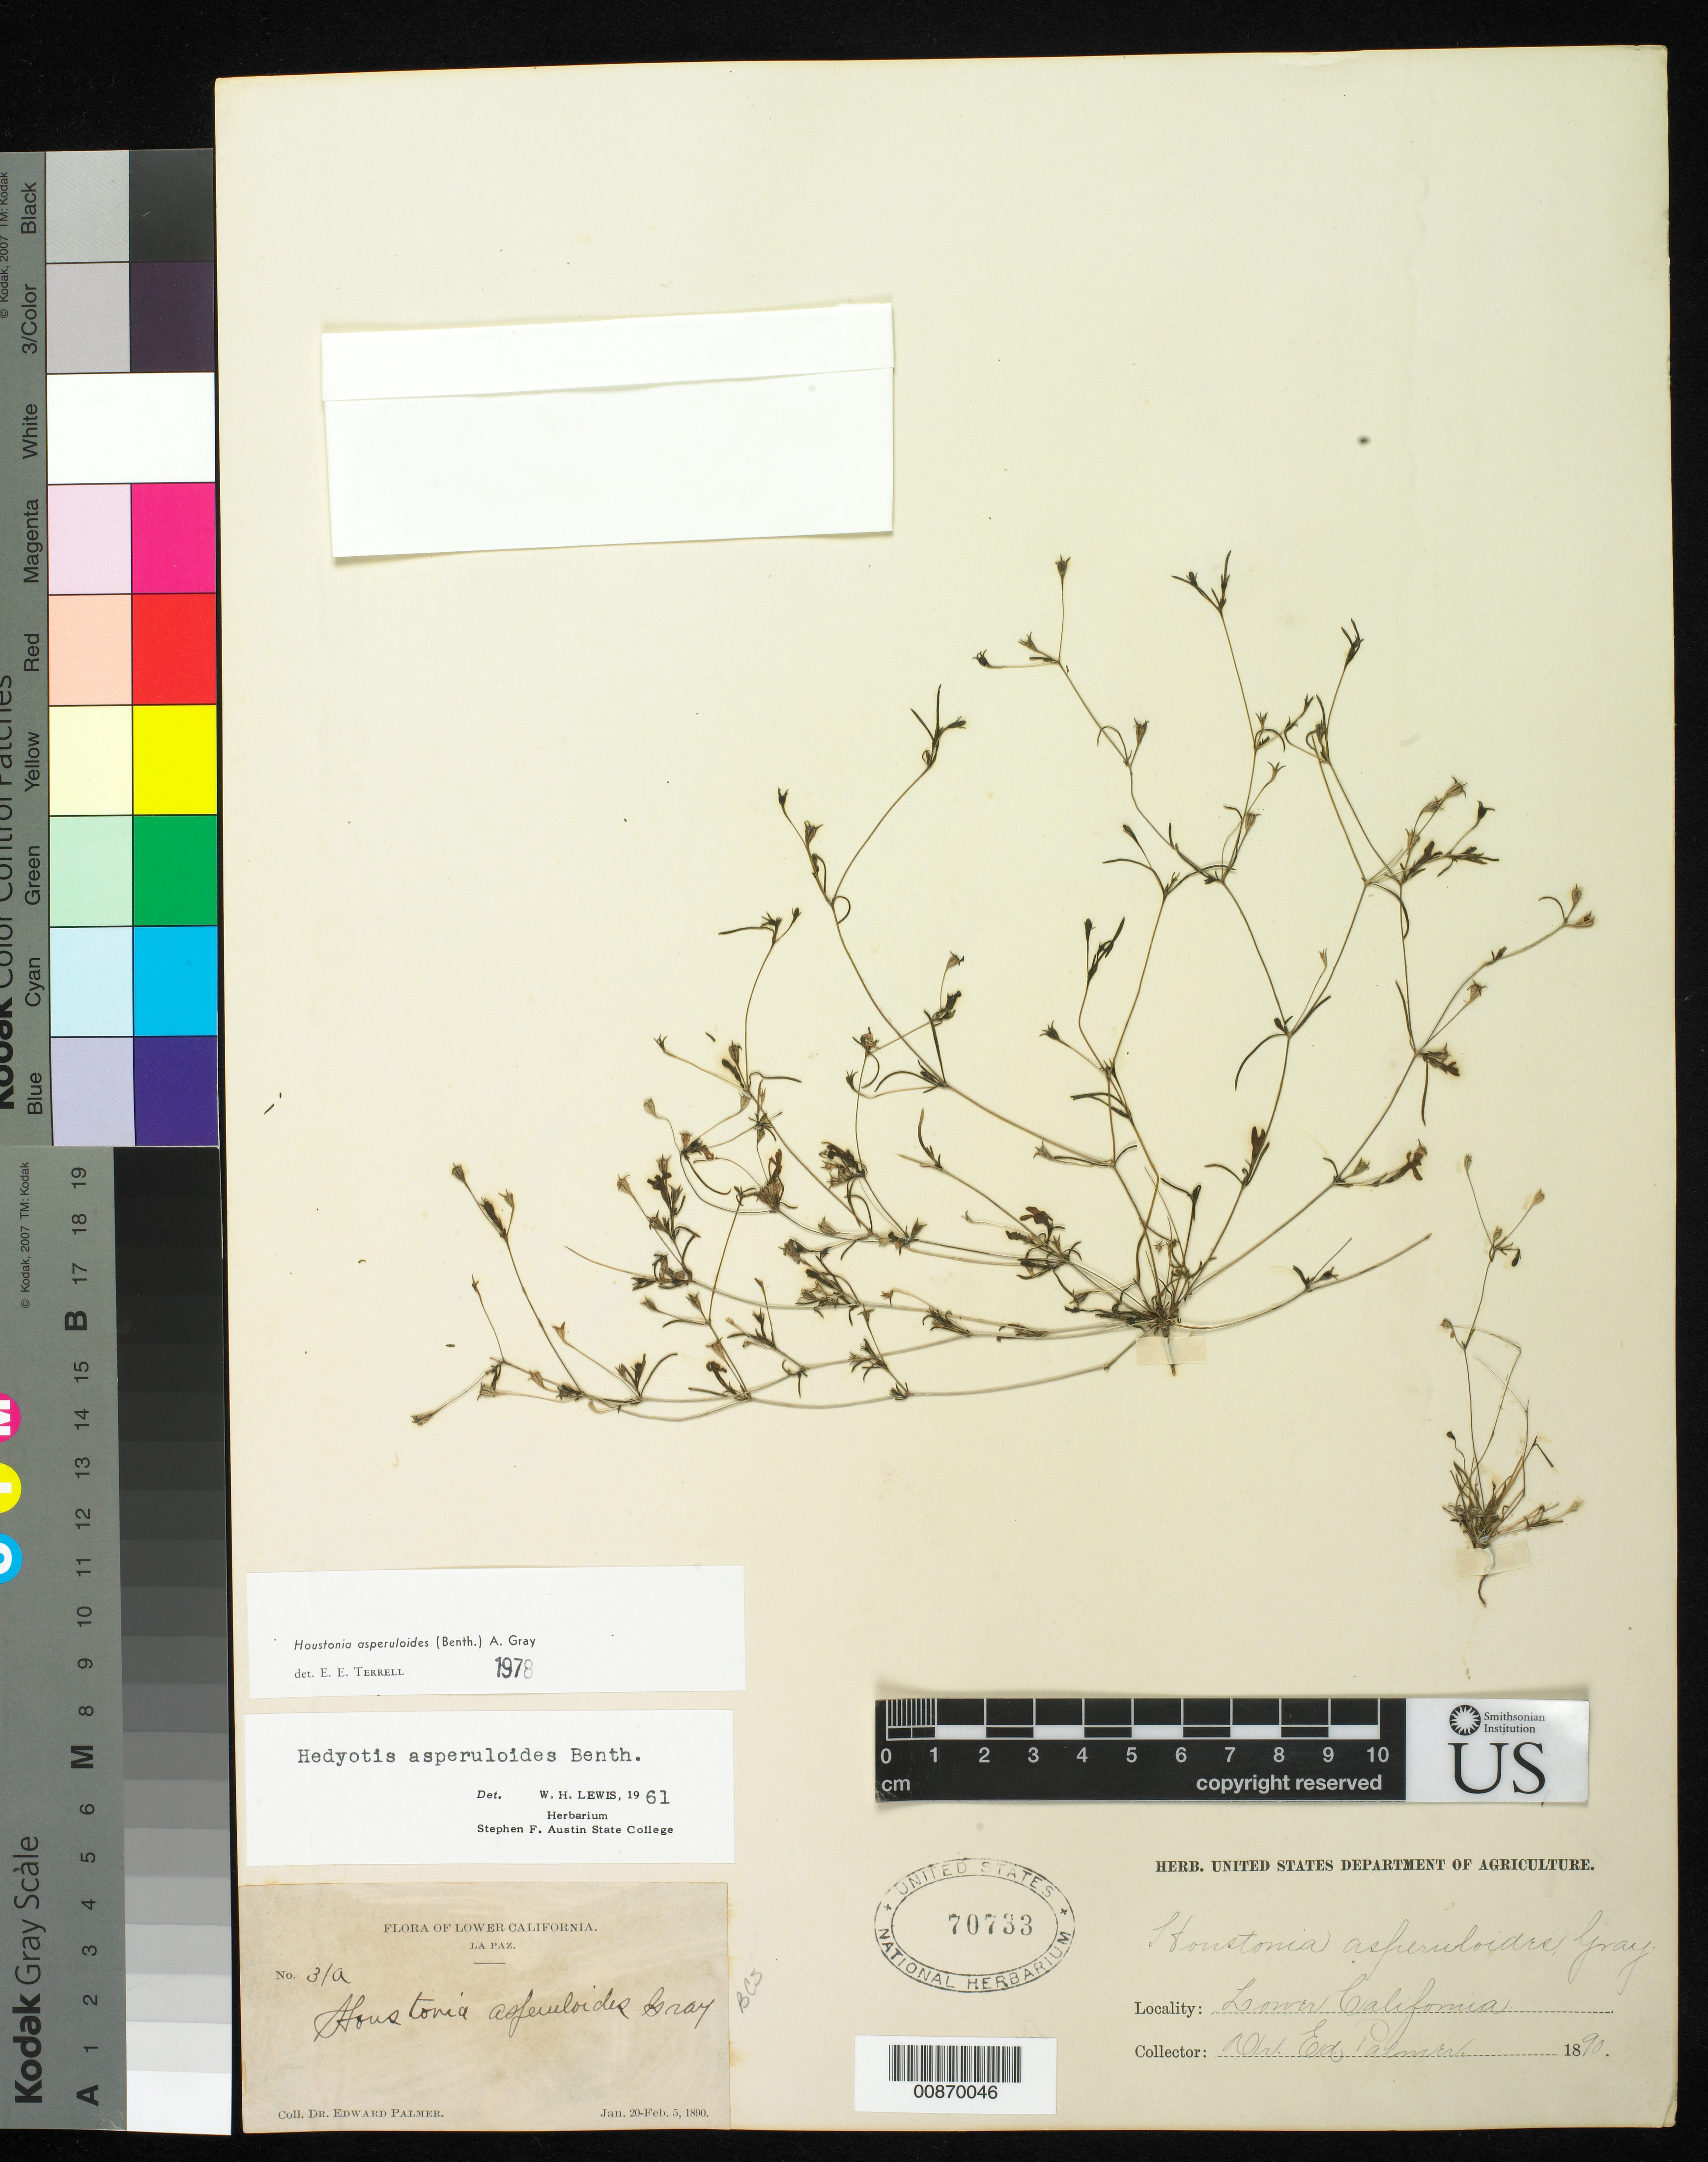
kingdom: Plantae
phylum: Tracheophyta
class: Magnoliopsida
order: Gentianales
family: Rubiaceae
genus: Hedyotis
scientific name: Hedyotis asperuloides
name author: Benth.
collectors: E. Palmer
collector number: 31 a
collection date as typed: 20 Jan 1890 to 05 Feb 1890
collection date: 1890-01-20/1890-02-05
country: Mexico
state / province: Baja California Sur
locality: La Paz, Baja California Sur.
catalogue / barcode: US 70733